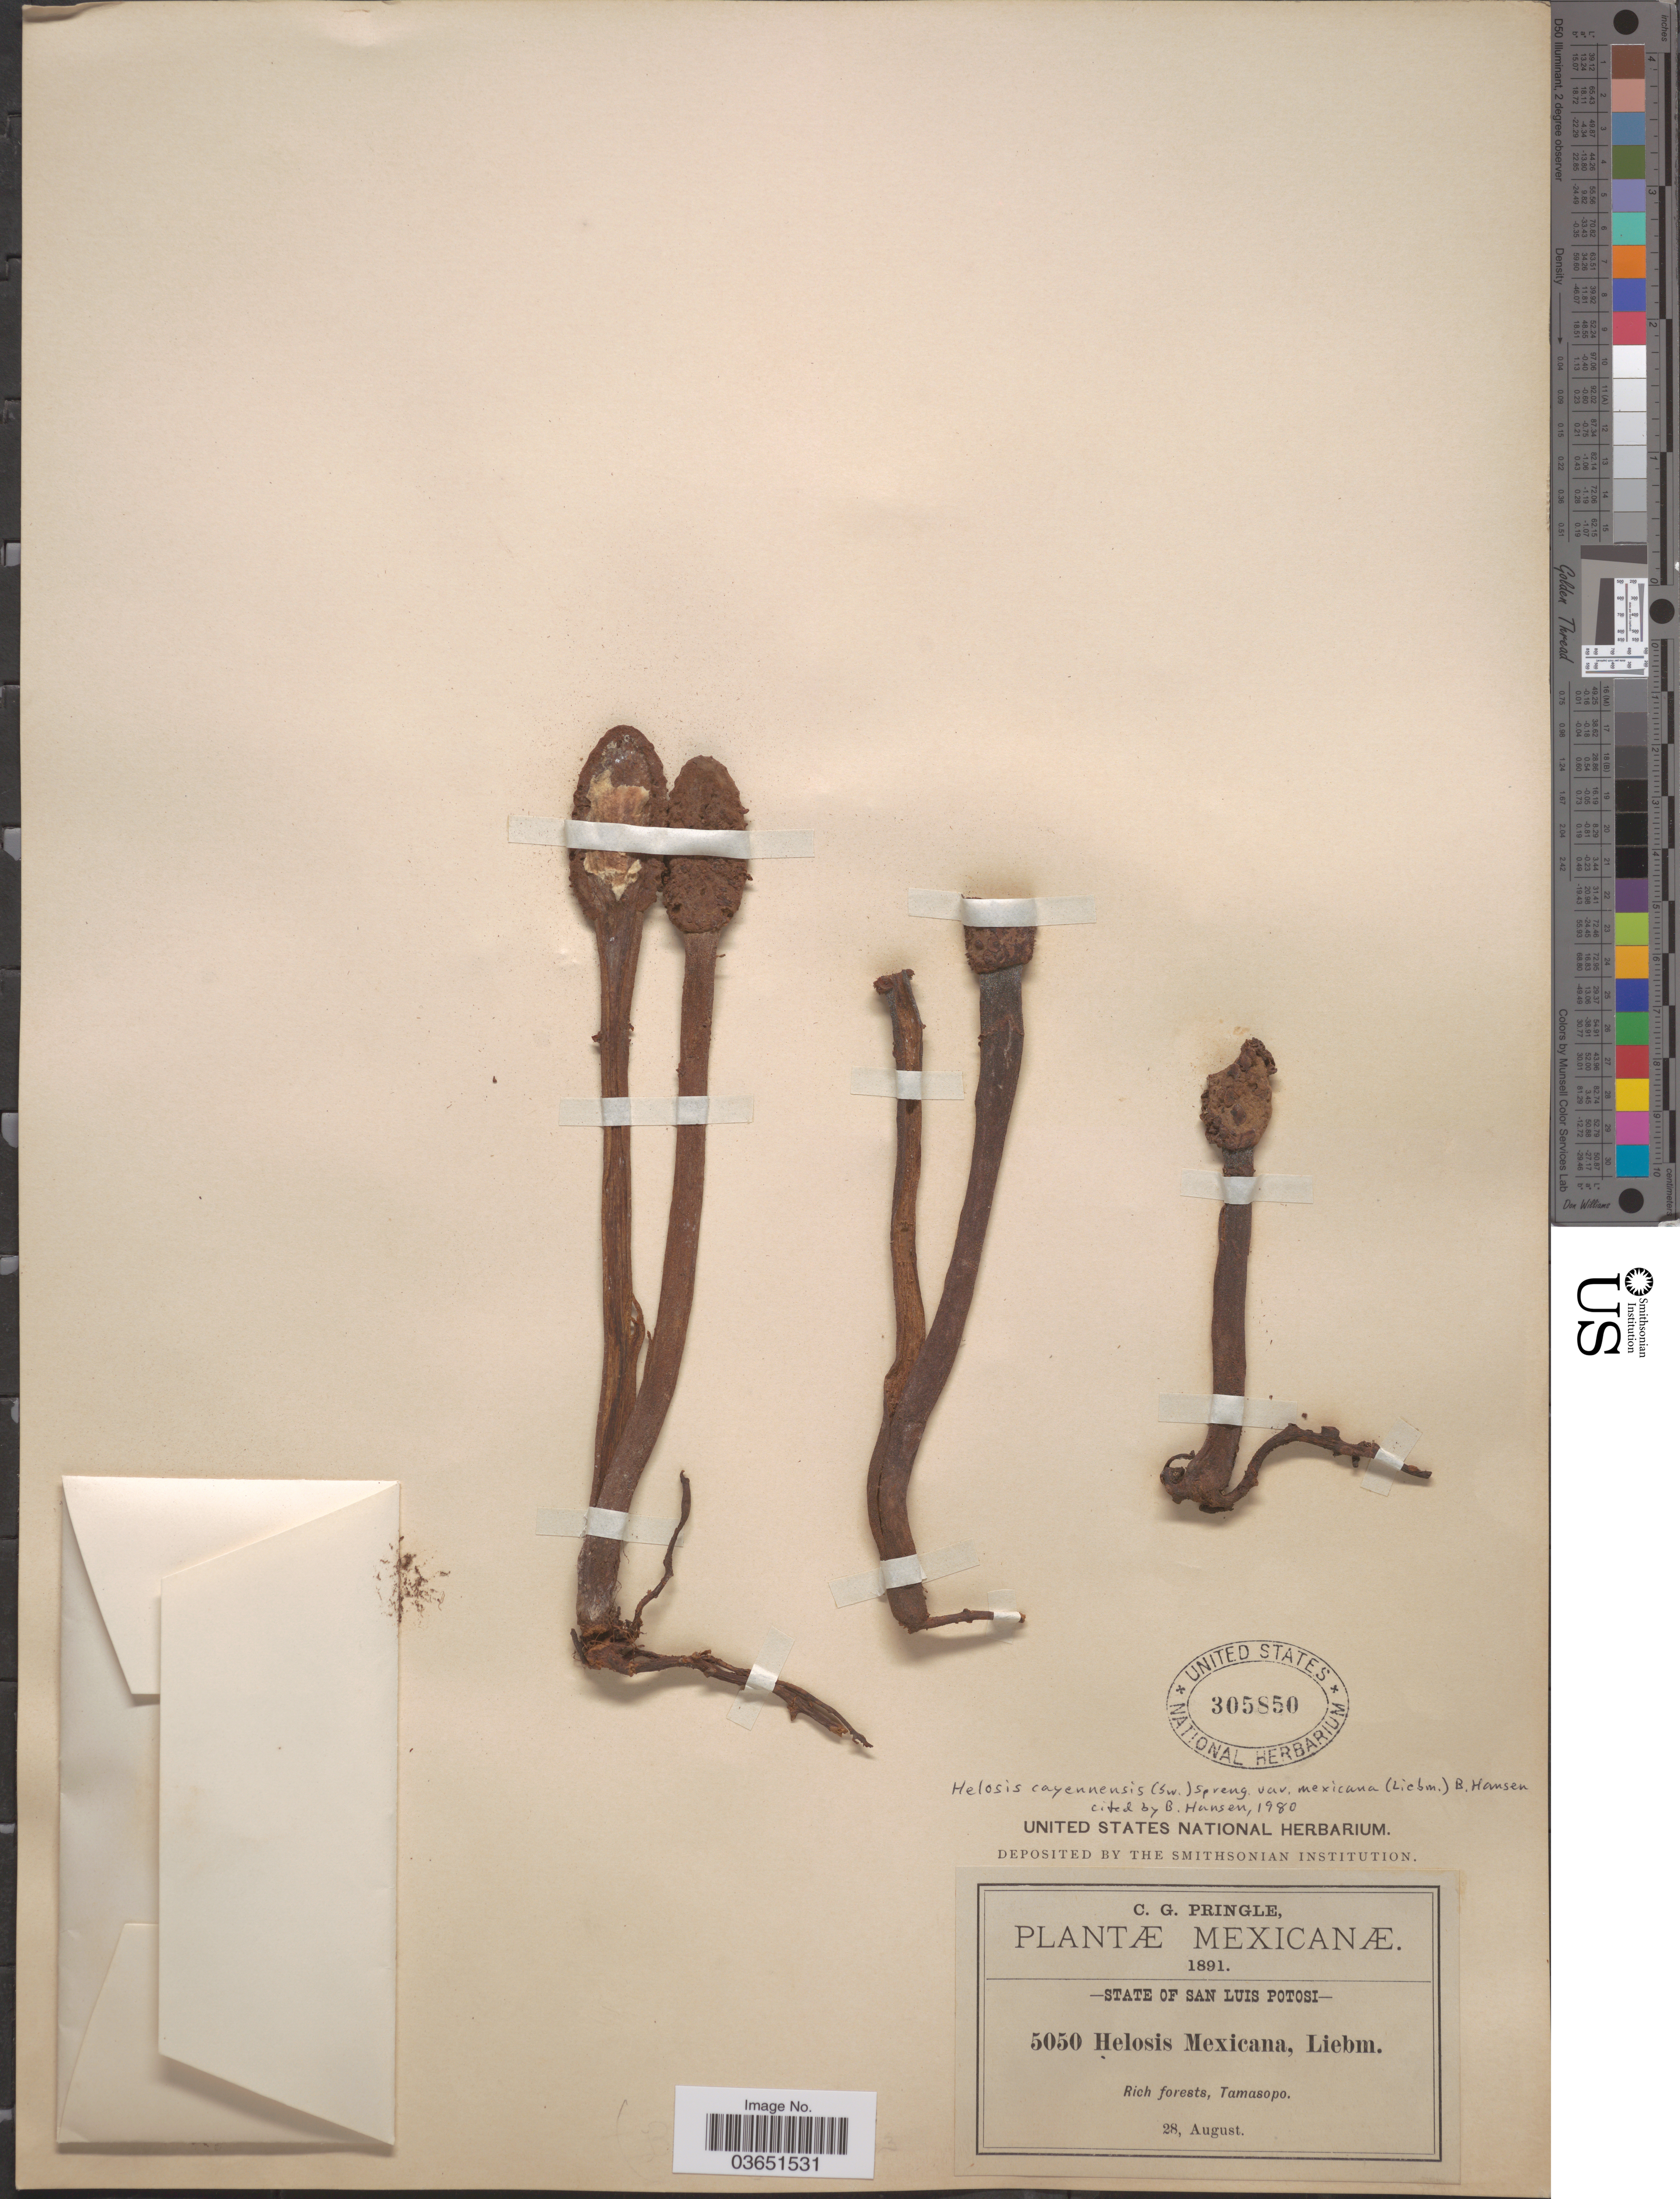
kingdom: Plantae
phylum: Tracheophyta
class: Magnoliopsida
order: Santalales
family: Balanophoraceae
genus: Helosis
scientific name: Helosis cayanensis var. mexicana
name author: (Liebm.) B. Hansen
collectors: C. G. Pringle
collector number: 5050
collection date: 1891-08-28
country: Mexico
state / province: San Luis Potosí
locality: Tamasopo.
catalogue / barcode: US 305850